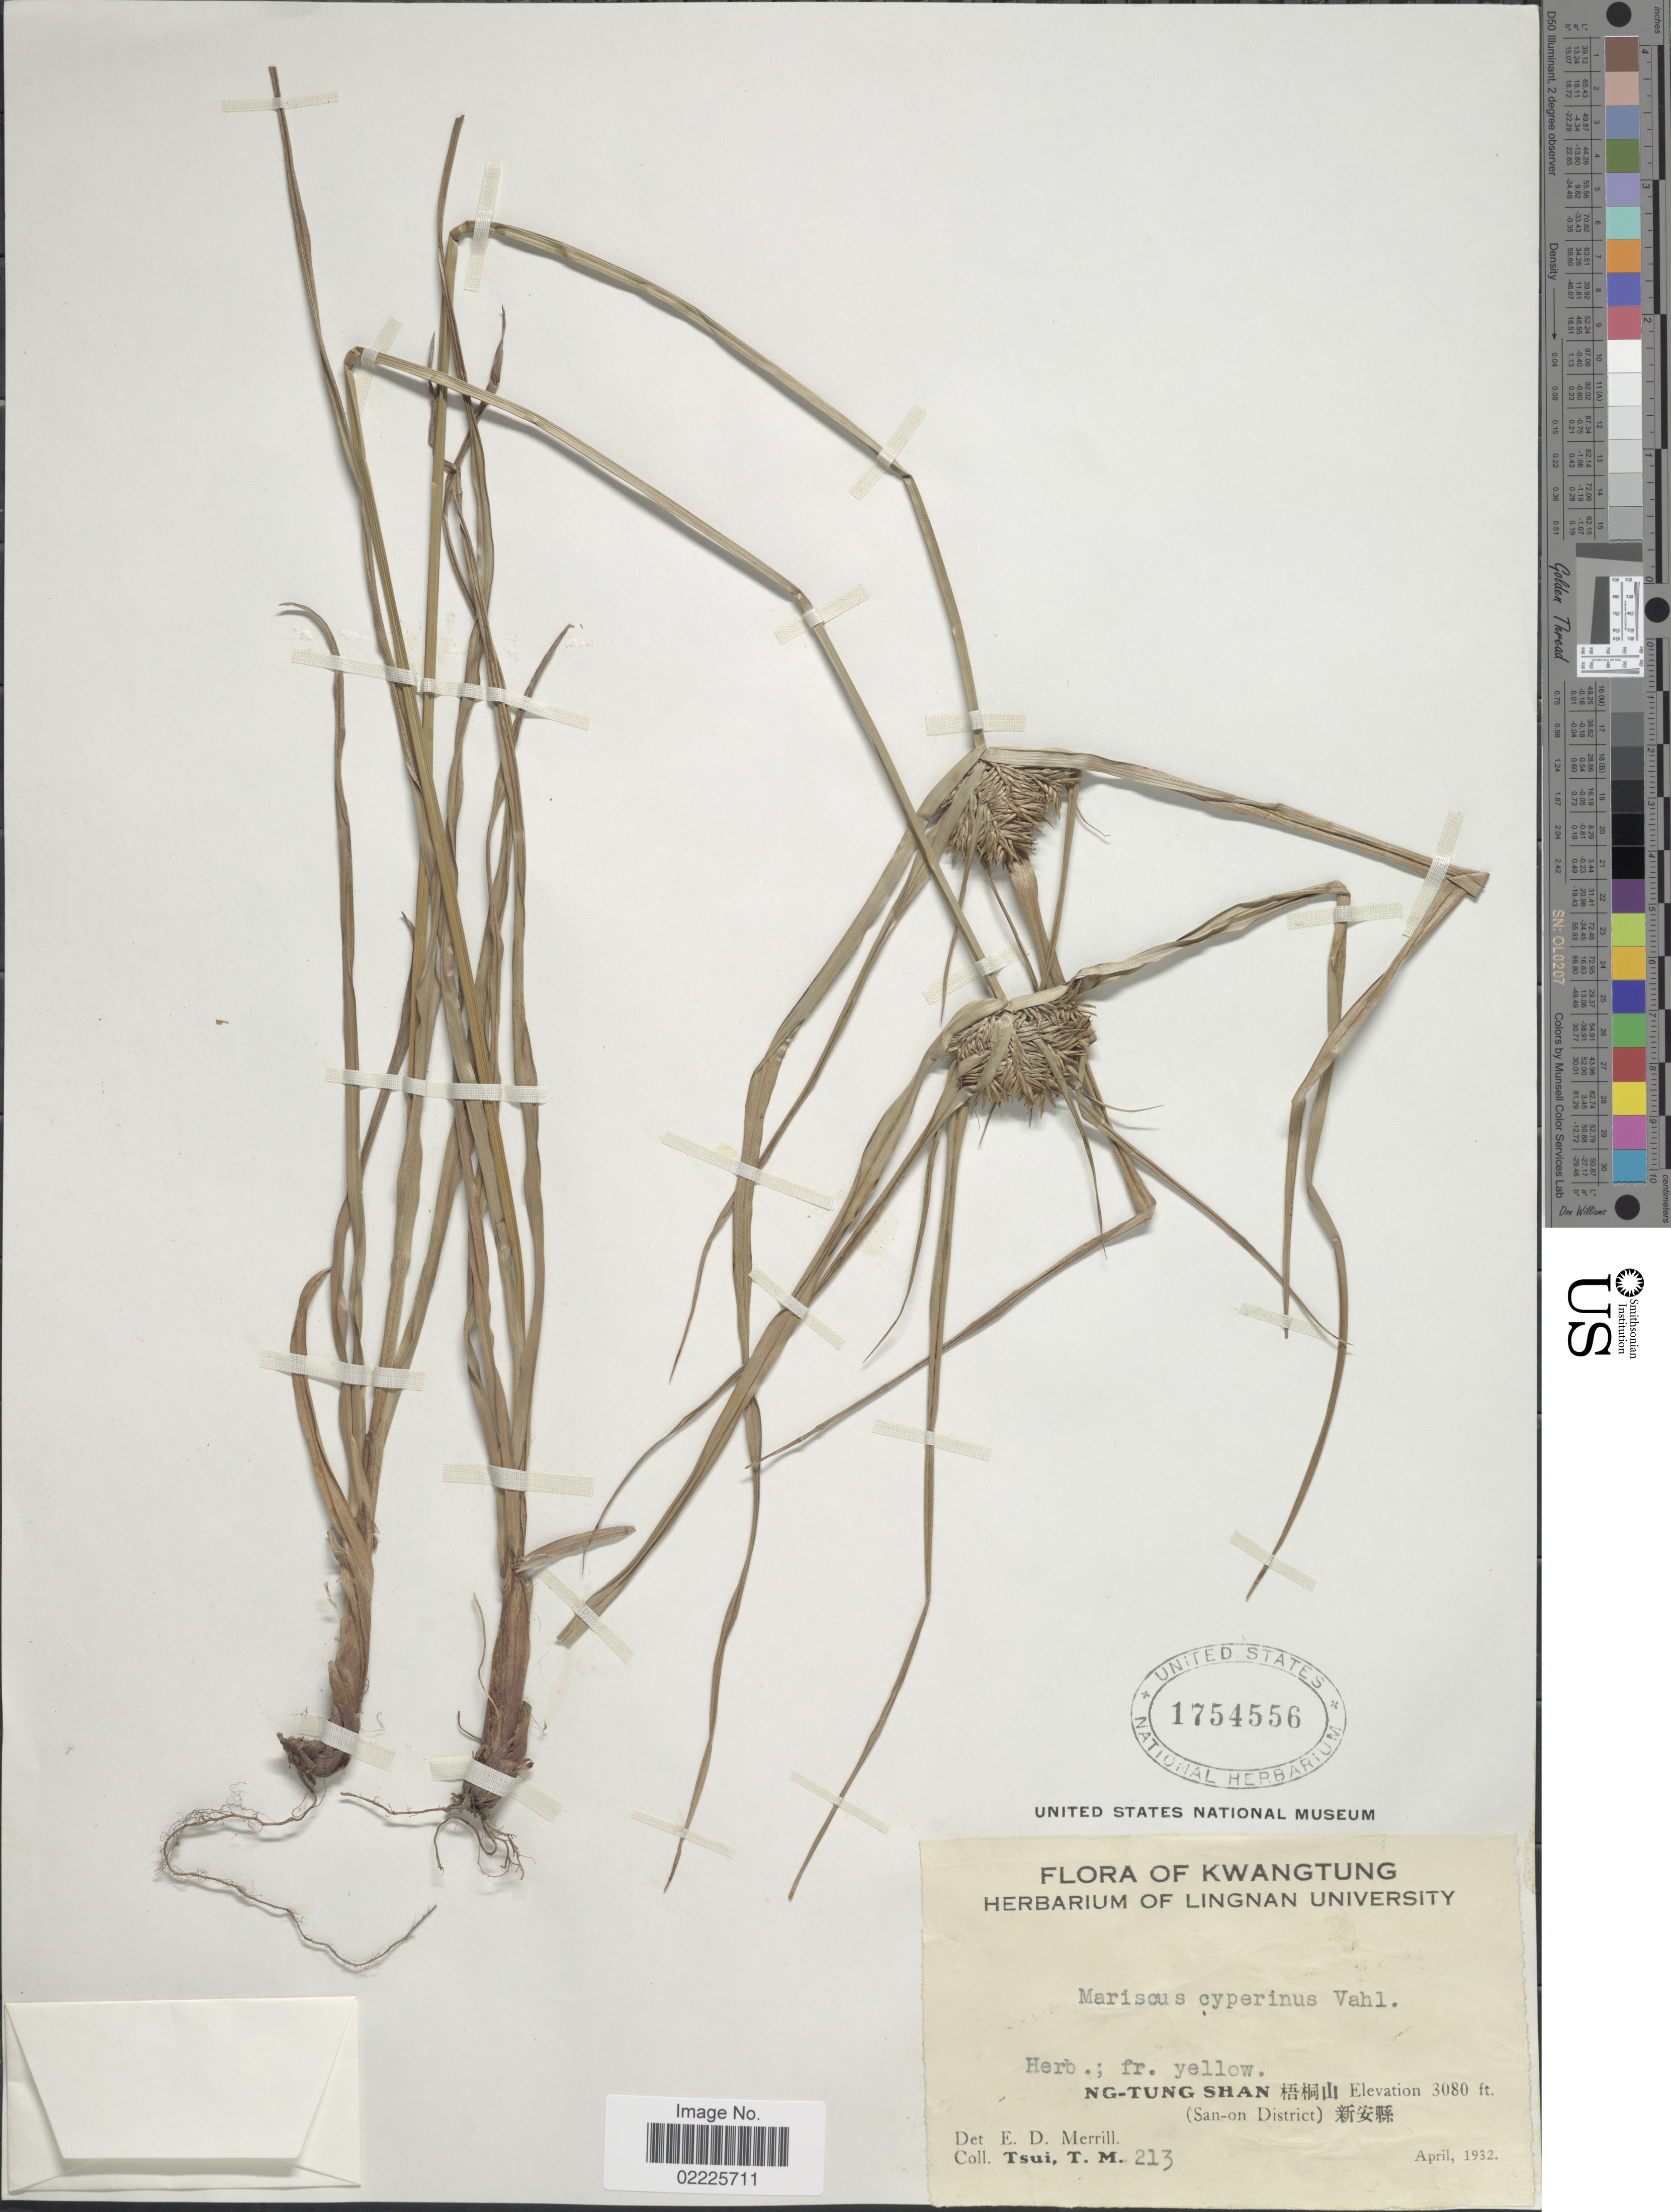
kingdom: Plantae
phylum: Tracheophyta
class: Liliopsida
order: Poales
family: Cyperaceae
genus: Cyperus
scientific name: Cyperus cyperoides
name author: (L.) Kuntze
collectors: T. Tsui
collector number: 213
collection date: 1932-04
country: China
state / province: Guangdong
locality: Kwangtung, Ng-Tung Shan (San-on District).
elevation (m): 939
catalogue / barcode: US 1754556